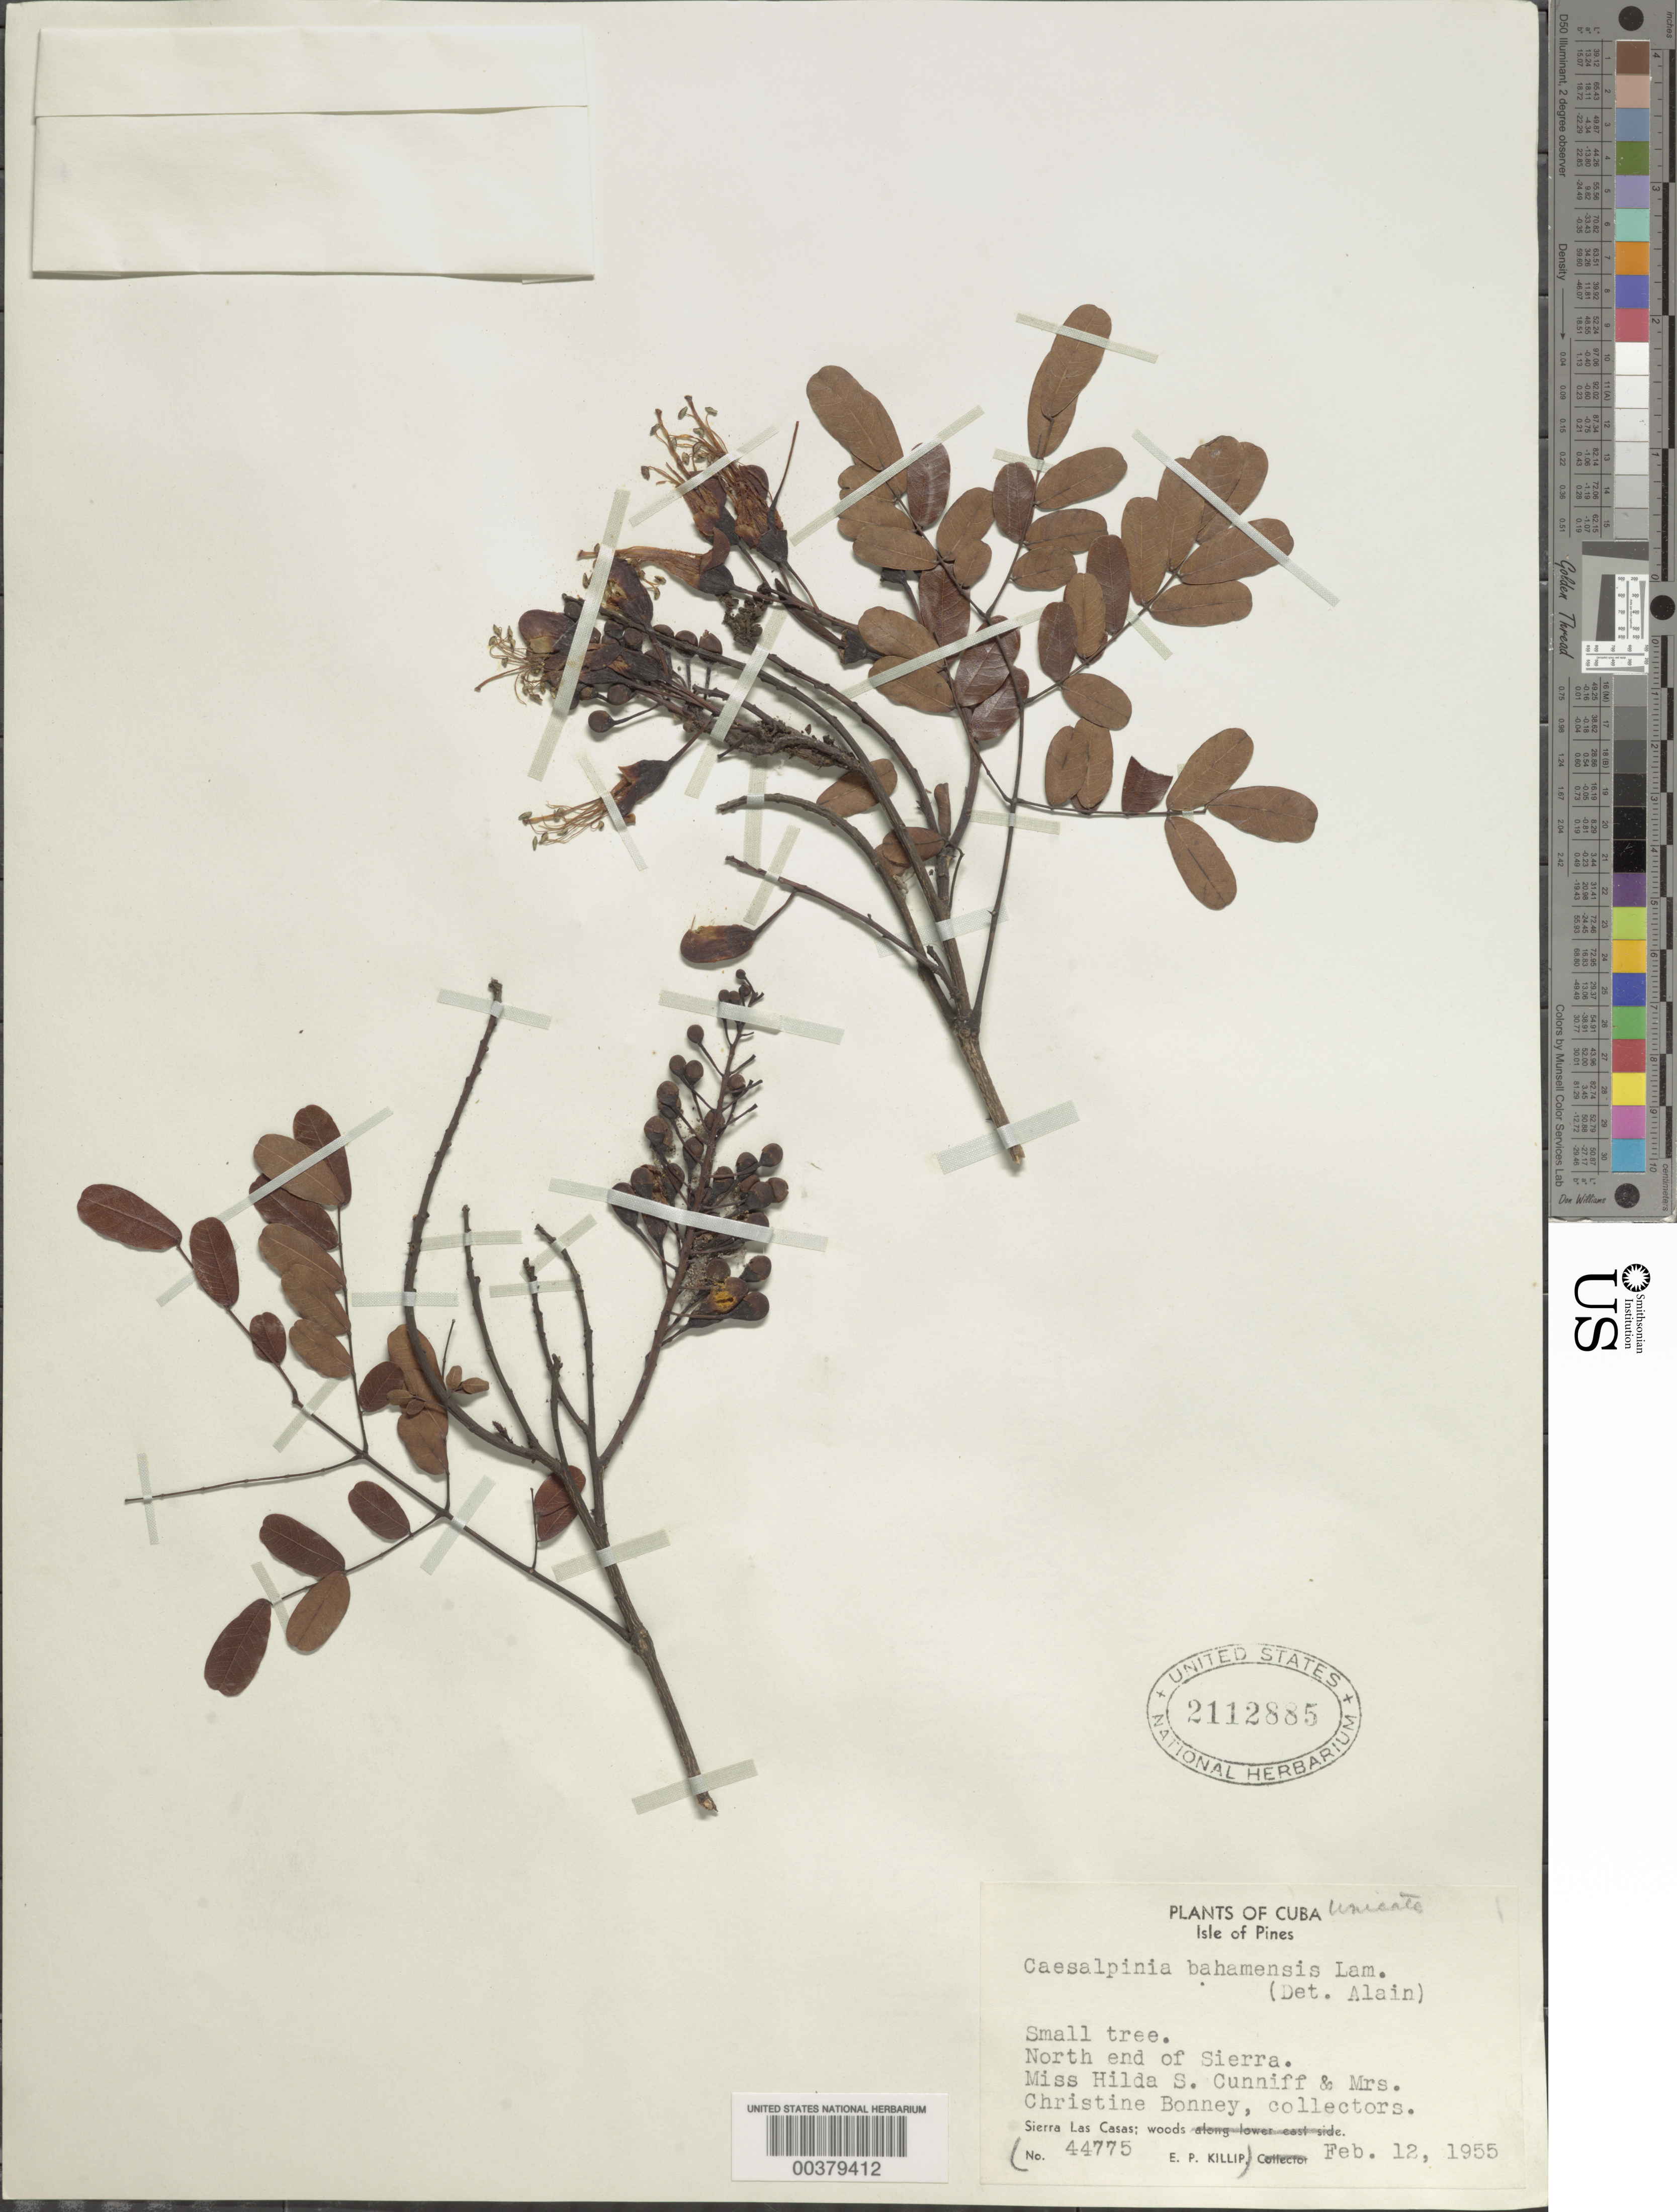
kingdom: Plantae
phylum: Tracheophyta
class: Magnoliopsida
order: Fabales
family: Fabaceae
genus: Caesalpinia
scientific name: Caesalpinia bahamensis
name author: Lam.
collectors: H. Cunniff & C. Bonney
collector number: Killip No. 44775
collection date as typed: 12 Feb 1955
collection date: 1955-02-12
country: Cuba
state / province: Isla de La Juventud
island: Isla de La Juventud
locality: N end of sierra; sierra la casas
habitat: Woods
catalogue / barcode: US 2112885